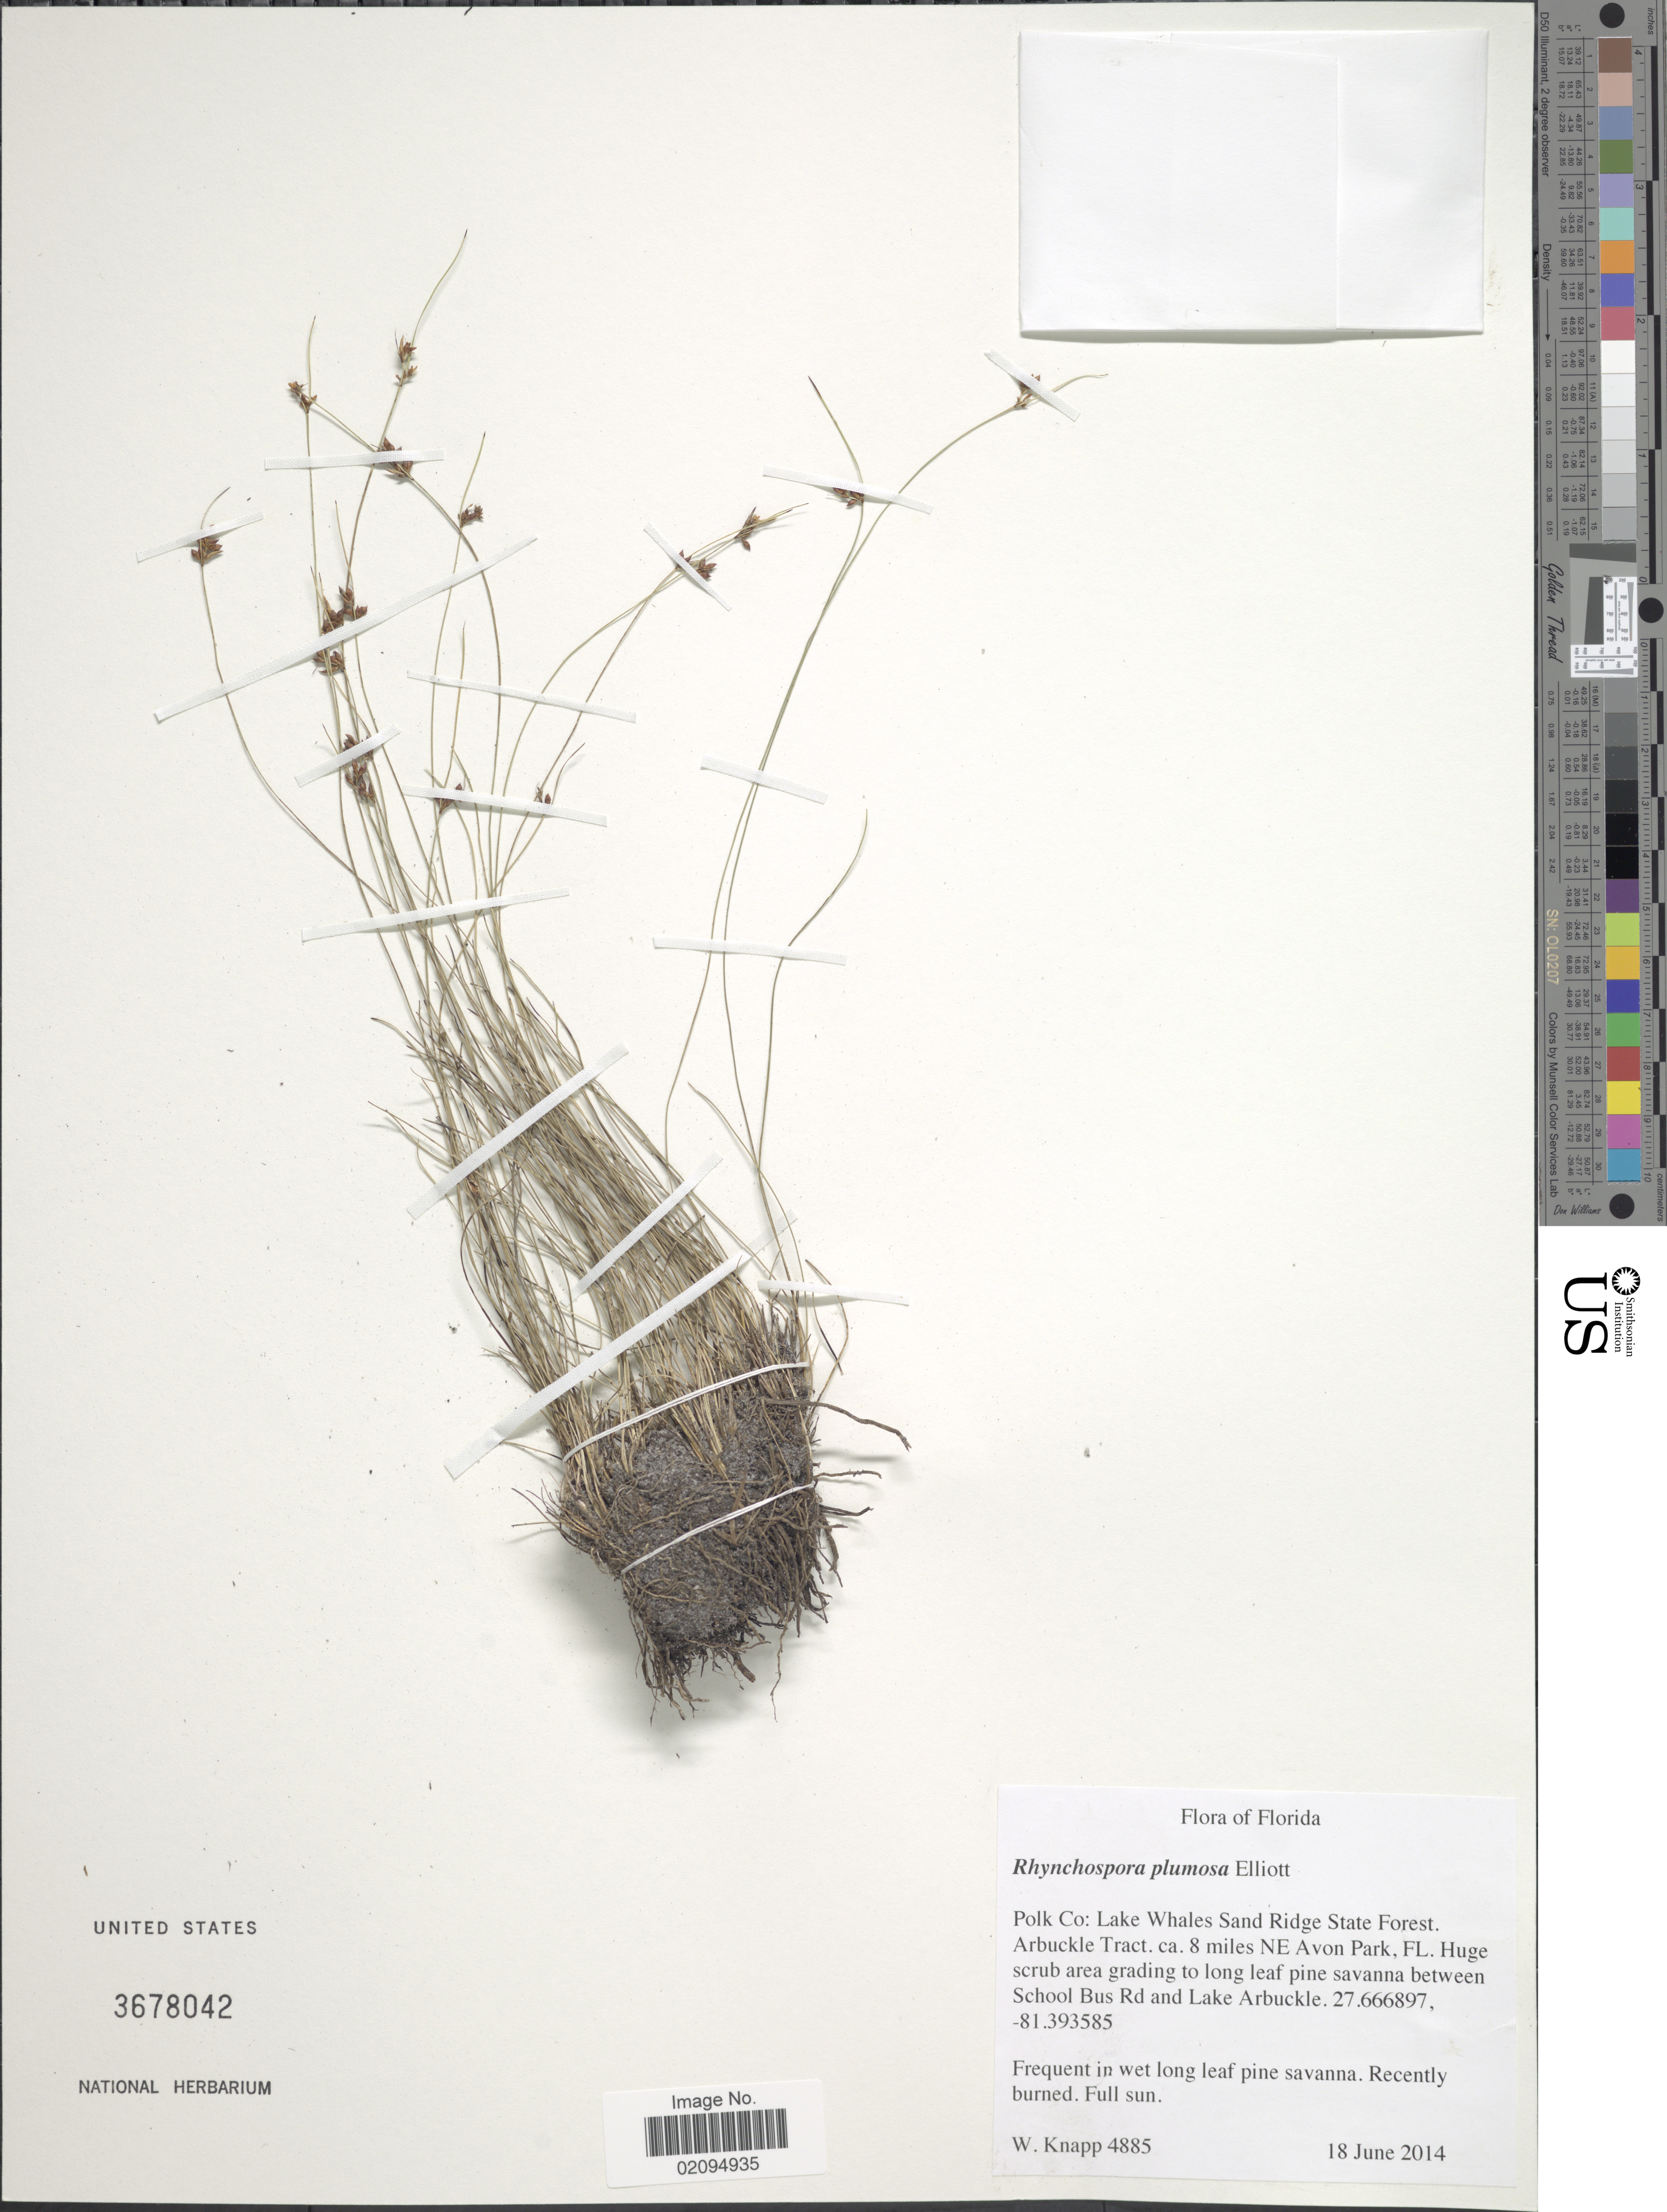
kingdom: Plantae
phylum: Tracheophyta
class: Liliopsida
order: Poales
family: Cyperaceae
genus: Rhynchospora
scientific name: Rhynchospora plumosa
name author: Elliott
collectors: W. Knapp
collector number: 4885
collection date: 2014-06-18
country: United States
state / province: Florida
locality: Polk Co.: Lake Whales Sand Ridge State Forest. Arbuckle Tract. ca. 8 miles NE Avon Park, FL. Savanna between School Bus Rd and Lake Arbuckle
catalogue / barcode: US 3678042